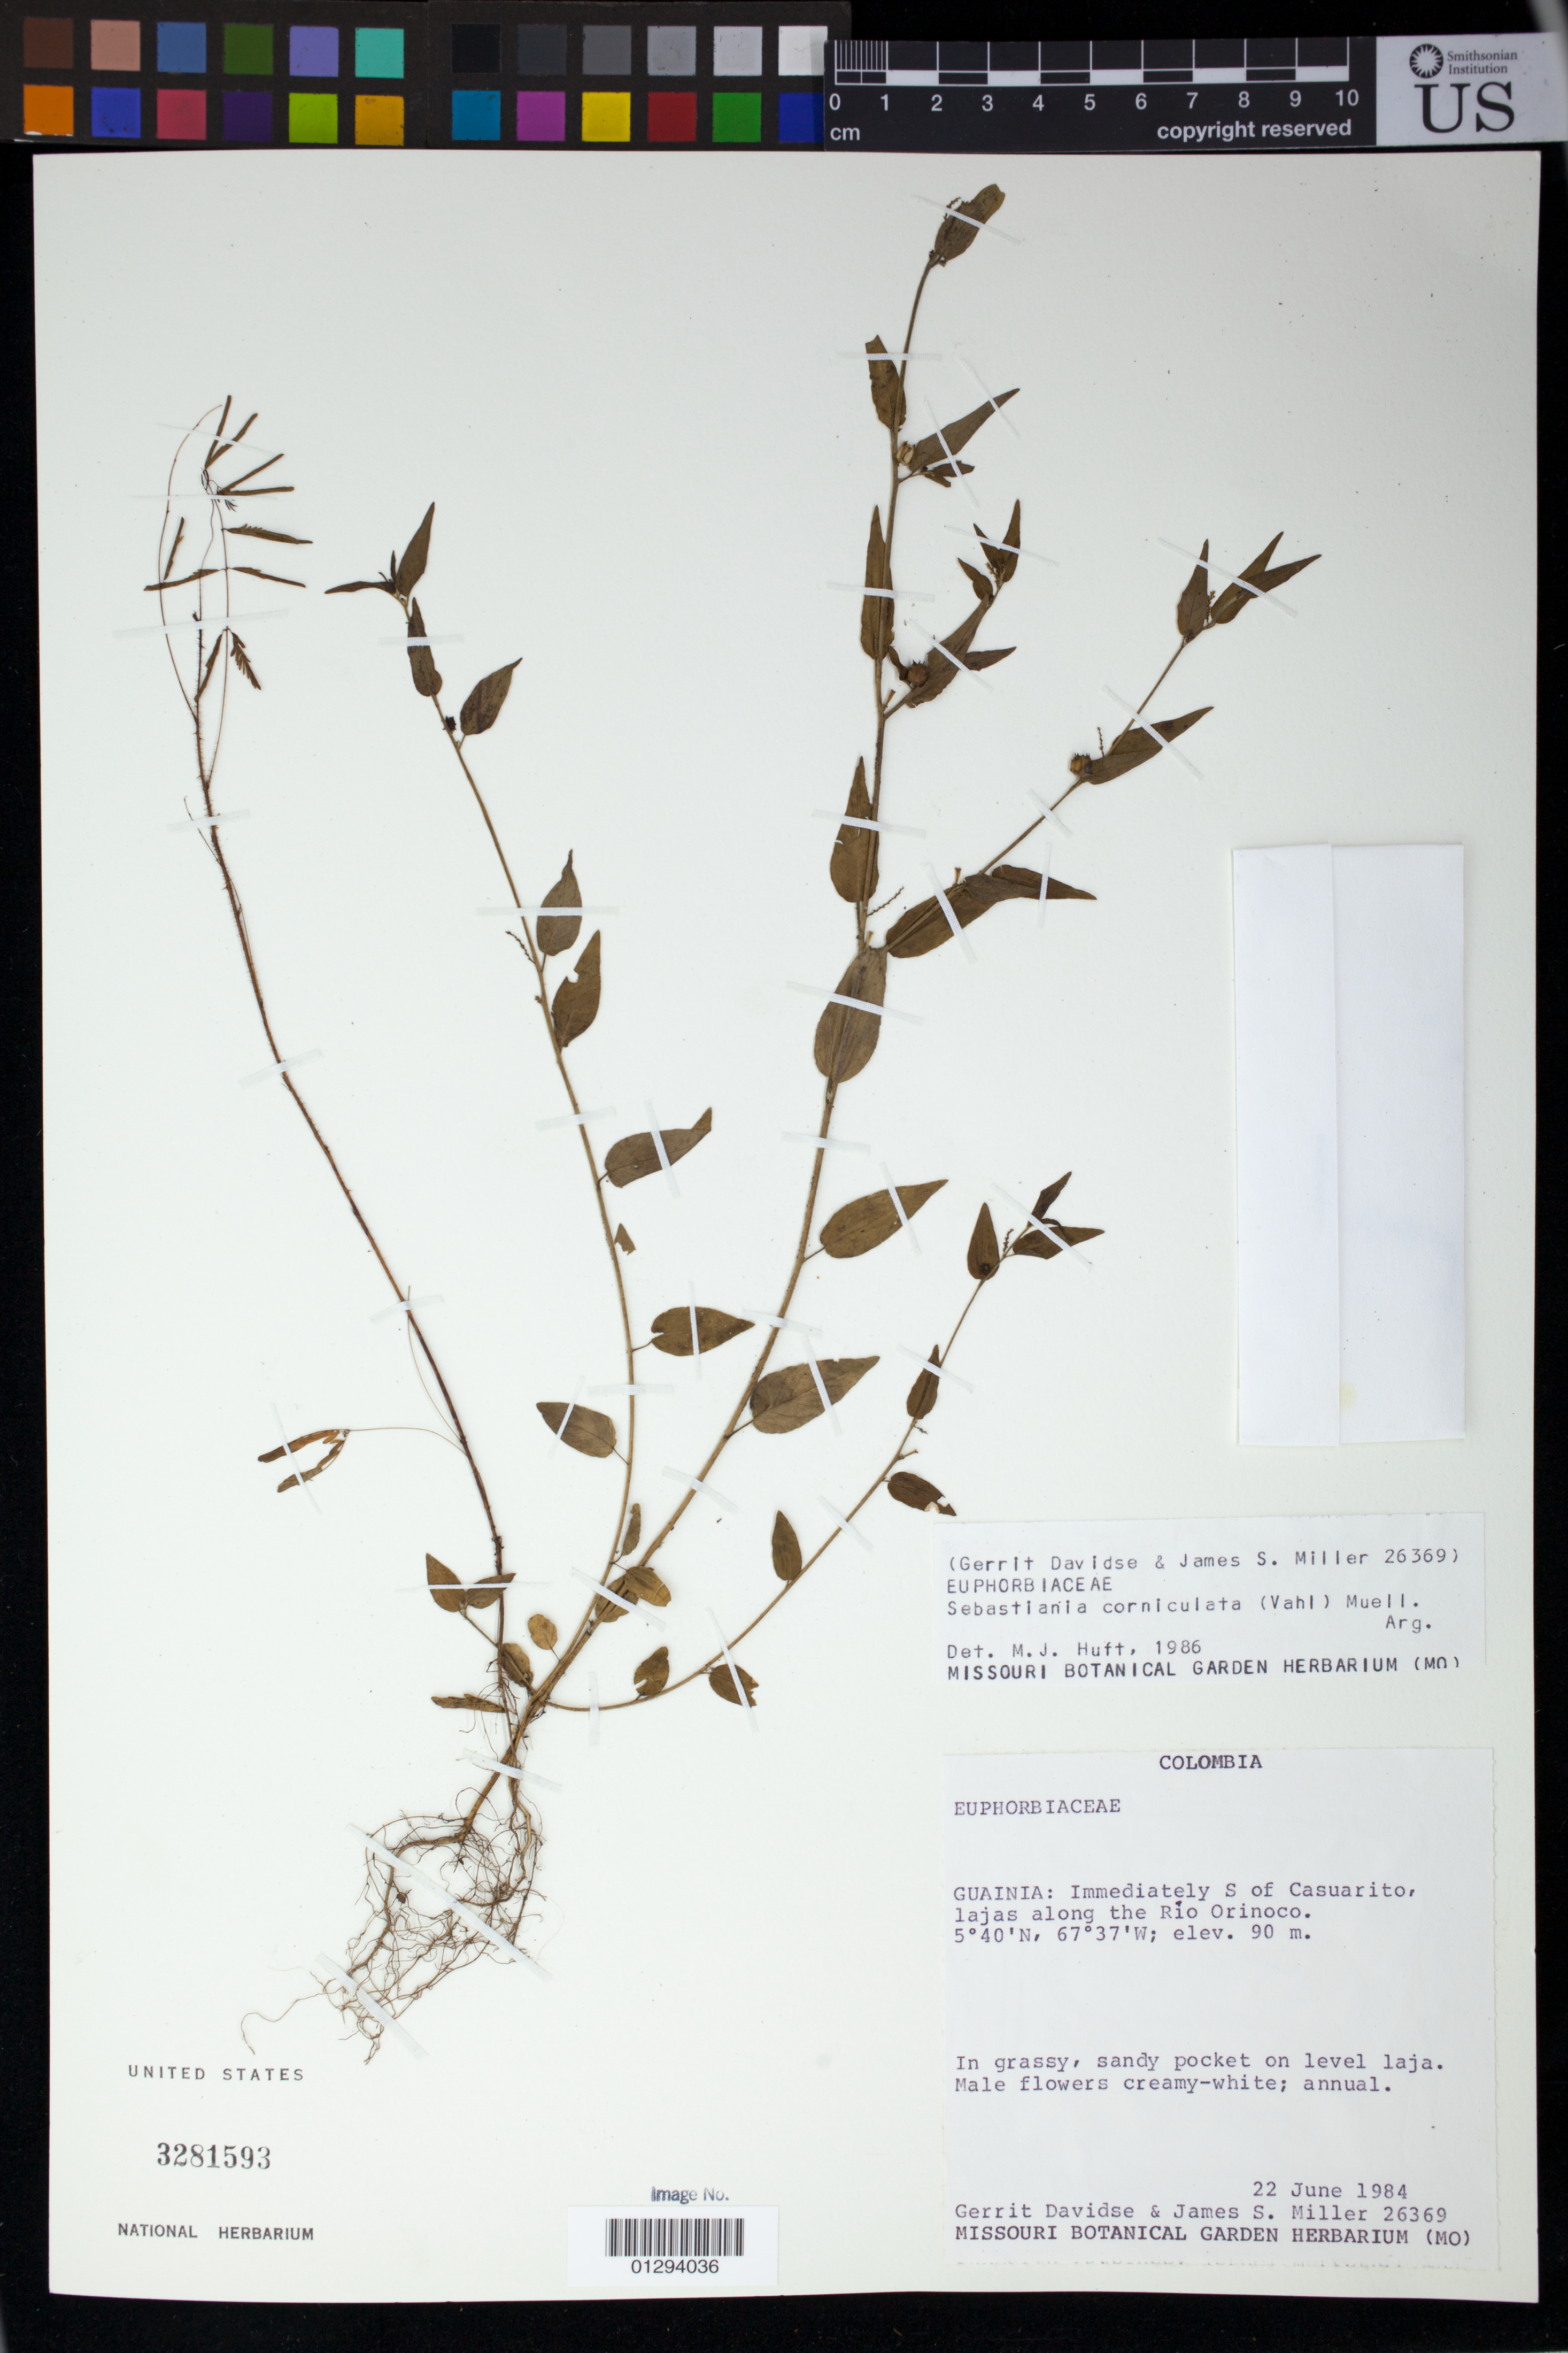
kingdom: Plantae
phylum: Tracheophyta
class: Magnoliopsida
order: Malpighiales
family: Euphorbiaceae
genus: Sebastiania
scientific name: Sebastiania commersoniana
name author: (Baill.) L.B. Sm. & Downs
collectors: G. Davidse & J. S. Miller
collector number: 26369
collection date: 1984-06-22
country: Colombia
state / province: Guainia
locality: Immediately S of Casuarito, lajas along the Rio Orinoco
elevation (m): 90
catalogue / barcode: US 3281593